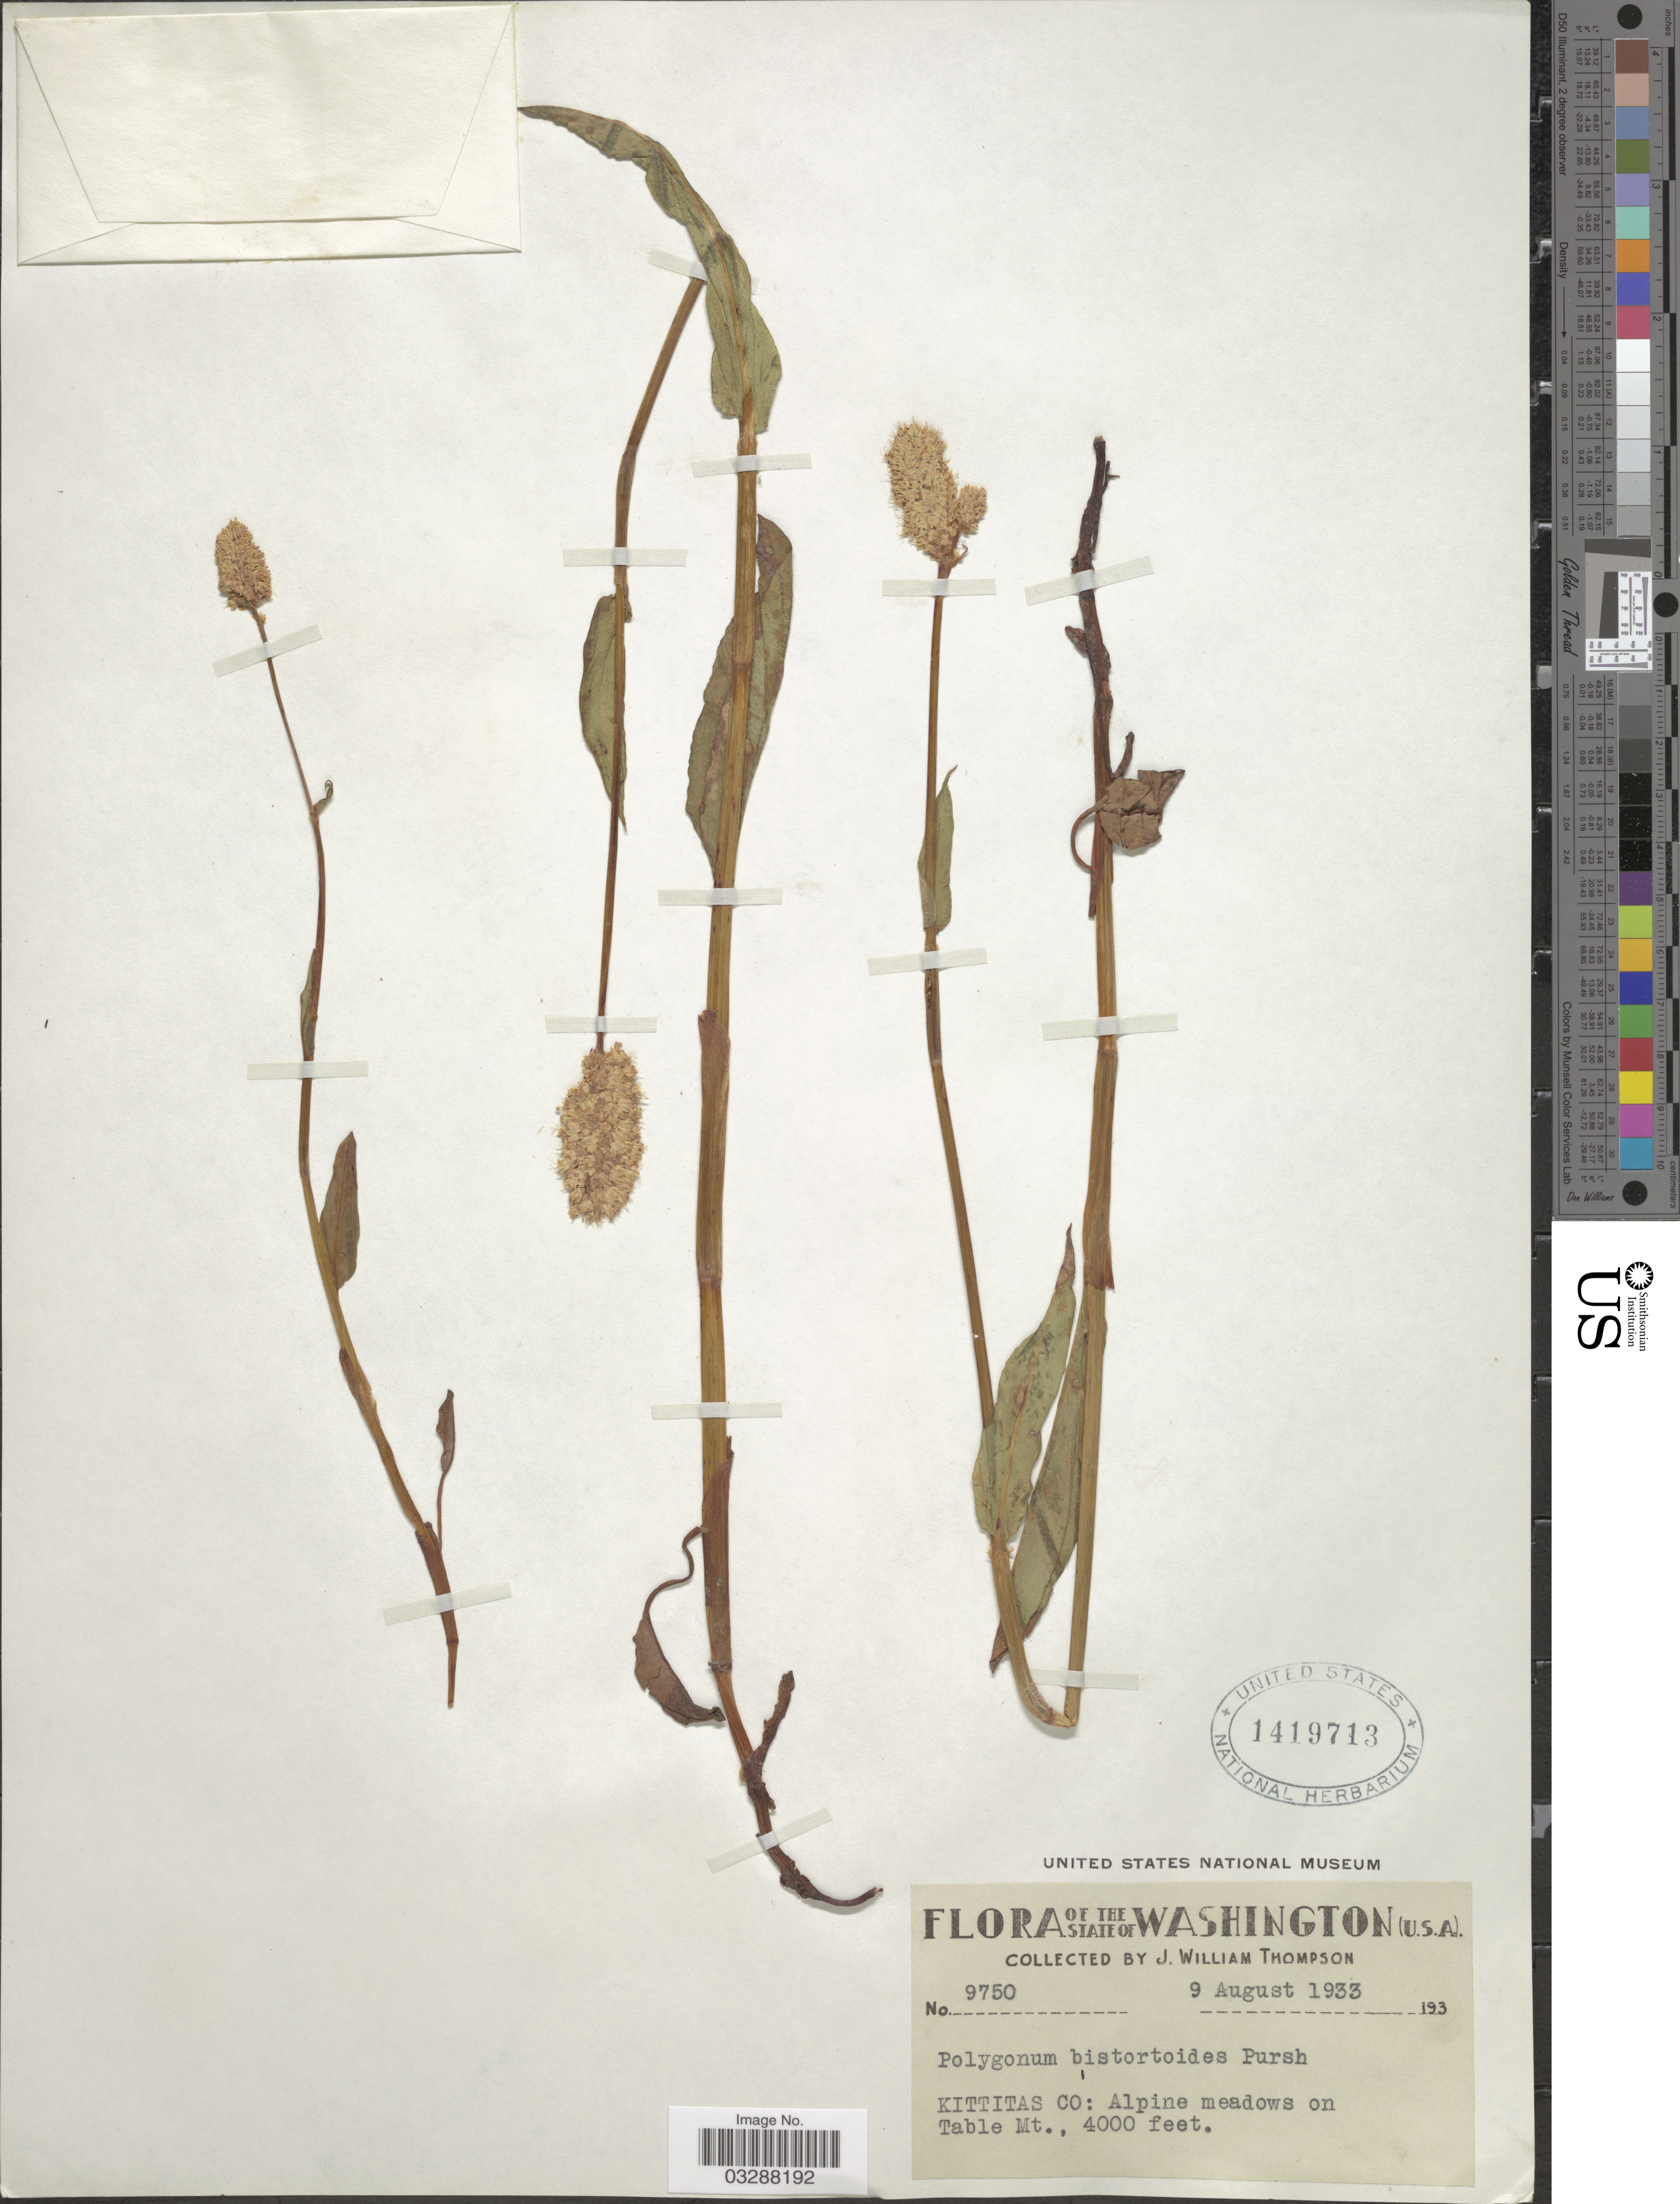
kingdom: Plantae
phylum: Tracheophyta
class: Magnoliopsida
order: Caryophyllales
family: Polygonaceae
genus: Bistorta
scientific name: Bistorta bistortoides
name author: (Pursh) Small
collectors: J. W. Thompson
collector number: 9750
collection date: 1933-08-09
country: United States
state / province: Washington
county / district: Kittitas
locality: Kittitas Co: Alpine meadows on Table Mt.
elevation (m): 1219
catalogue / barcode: US 1419713